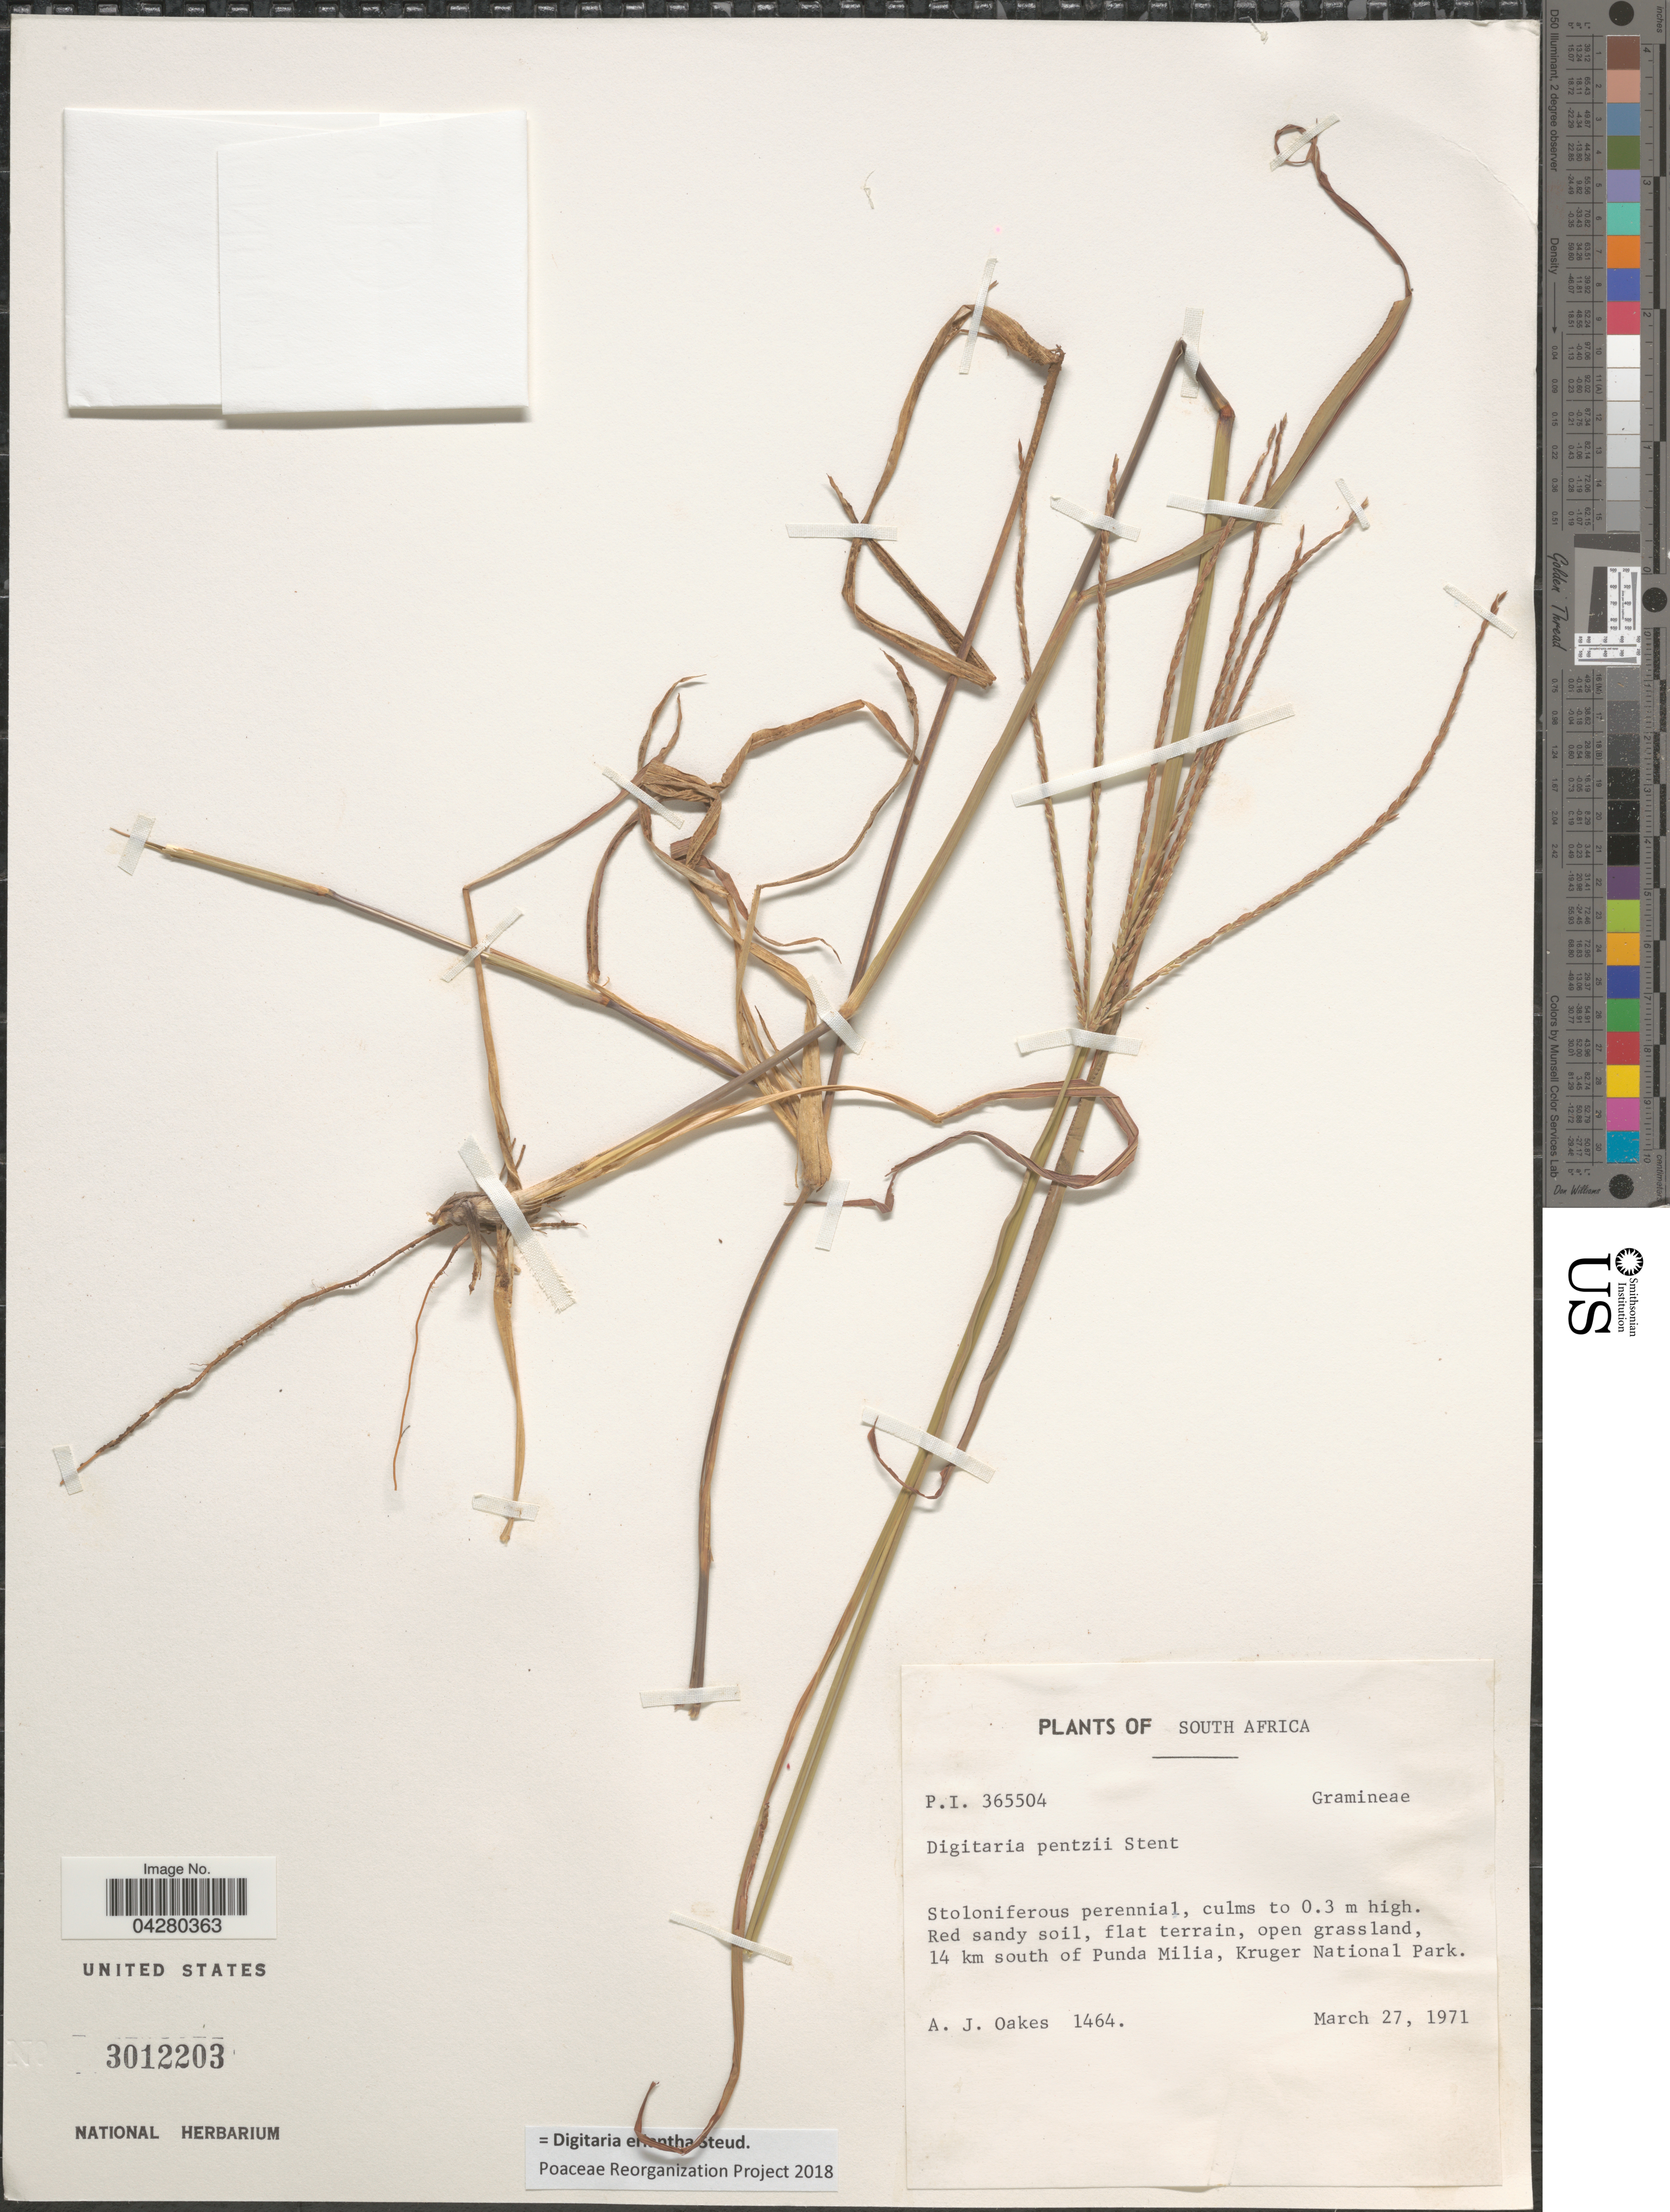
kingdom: Plantae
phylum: Tracheophyta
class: Liliopsida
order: Poales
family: Poaceae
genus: Digitaria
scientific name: Digitaria eriantha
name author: Steud.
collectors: A. Oakes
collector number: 1464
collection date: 1971-03-27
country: South Africa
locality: Red sandy soil, flat terrain, open grassland, 14 km south of Punda Milia, Kruger National Park.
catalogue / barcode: US 3012203